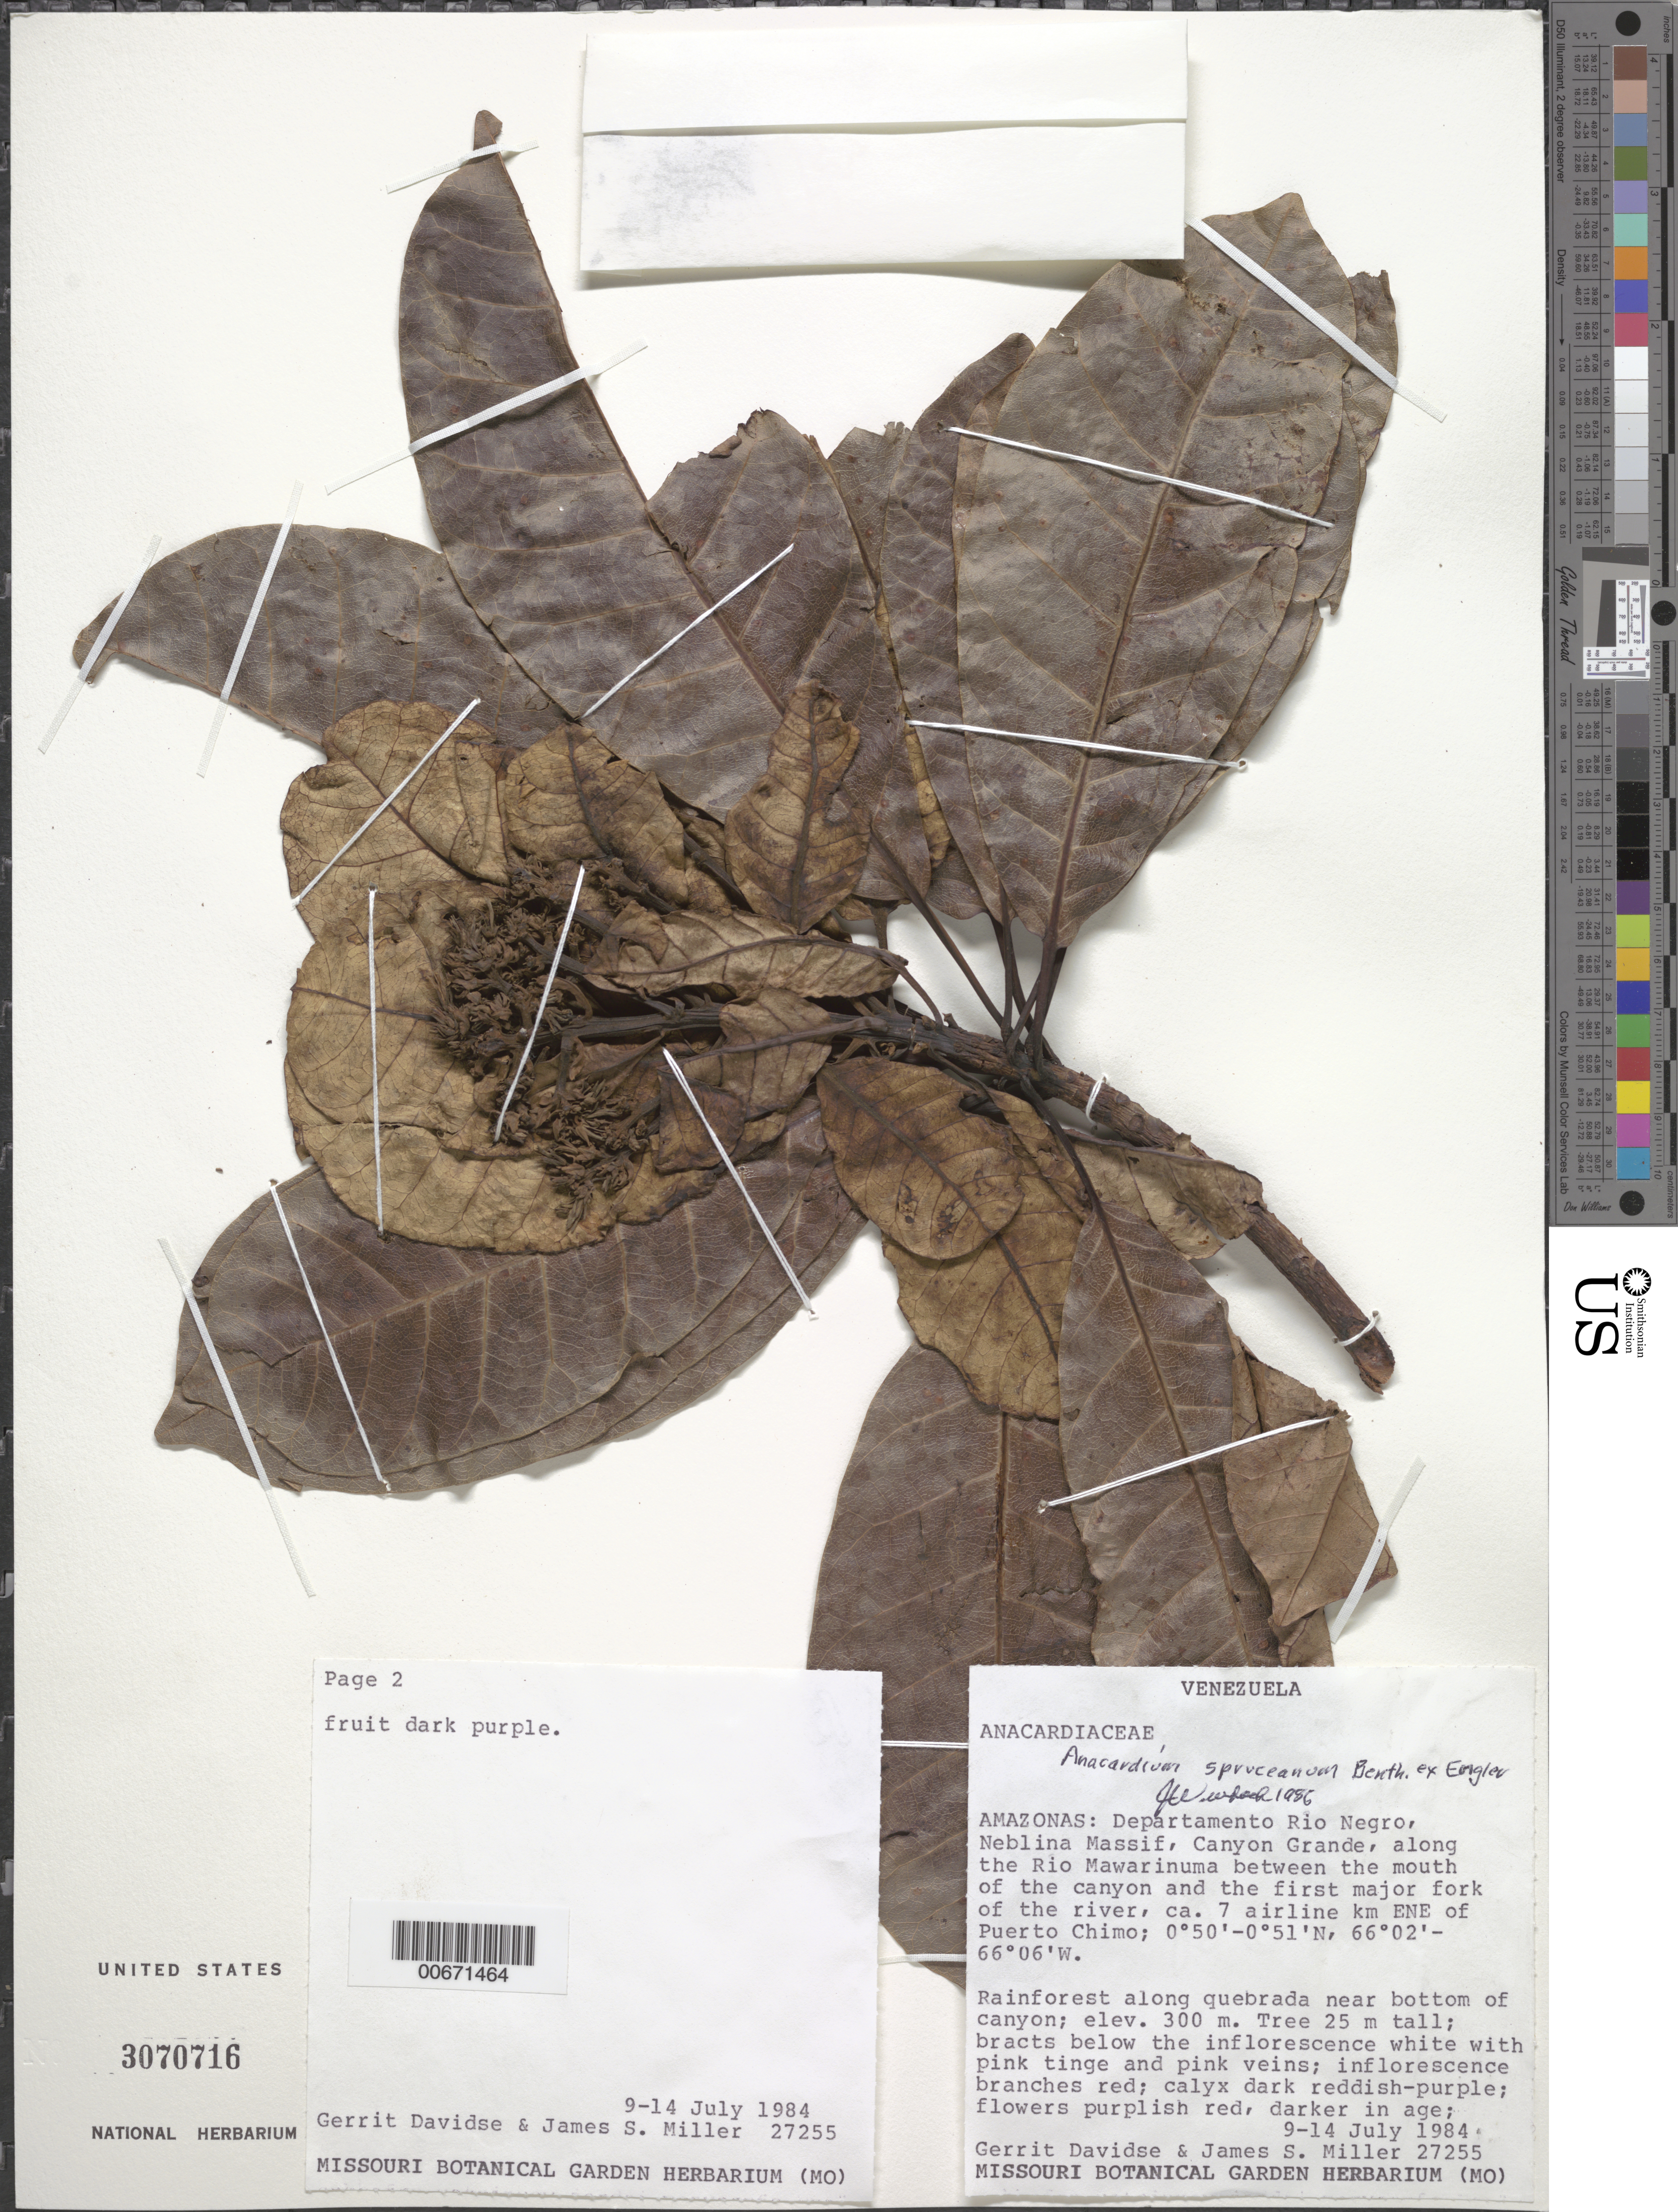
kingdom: Plantae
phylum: Tracheophyta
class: Magnoliopsida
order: Sapindales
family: Anacardiaceae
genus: Anacardium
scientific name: Anacardium spruceanum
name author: Benth. ex Engl.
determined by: Wurdack, John J., (US), US (UNITED STATES)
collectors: G. Davidse & J. S. Miller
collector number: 27255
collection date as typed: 9-Jul-84 to 14-Jul-84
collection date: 1984-07-09/1984-07-14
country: Venezuela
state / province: Amazonas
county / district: Río Negro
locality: Neblina Massif, Canyon Grande, along Río Mawarinuma, 7 airline km E-NE of Puerto Chimo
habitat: Rainforest along gorge near bottom of canyon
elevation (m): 300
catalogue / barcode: US 3070716